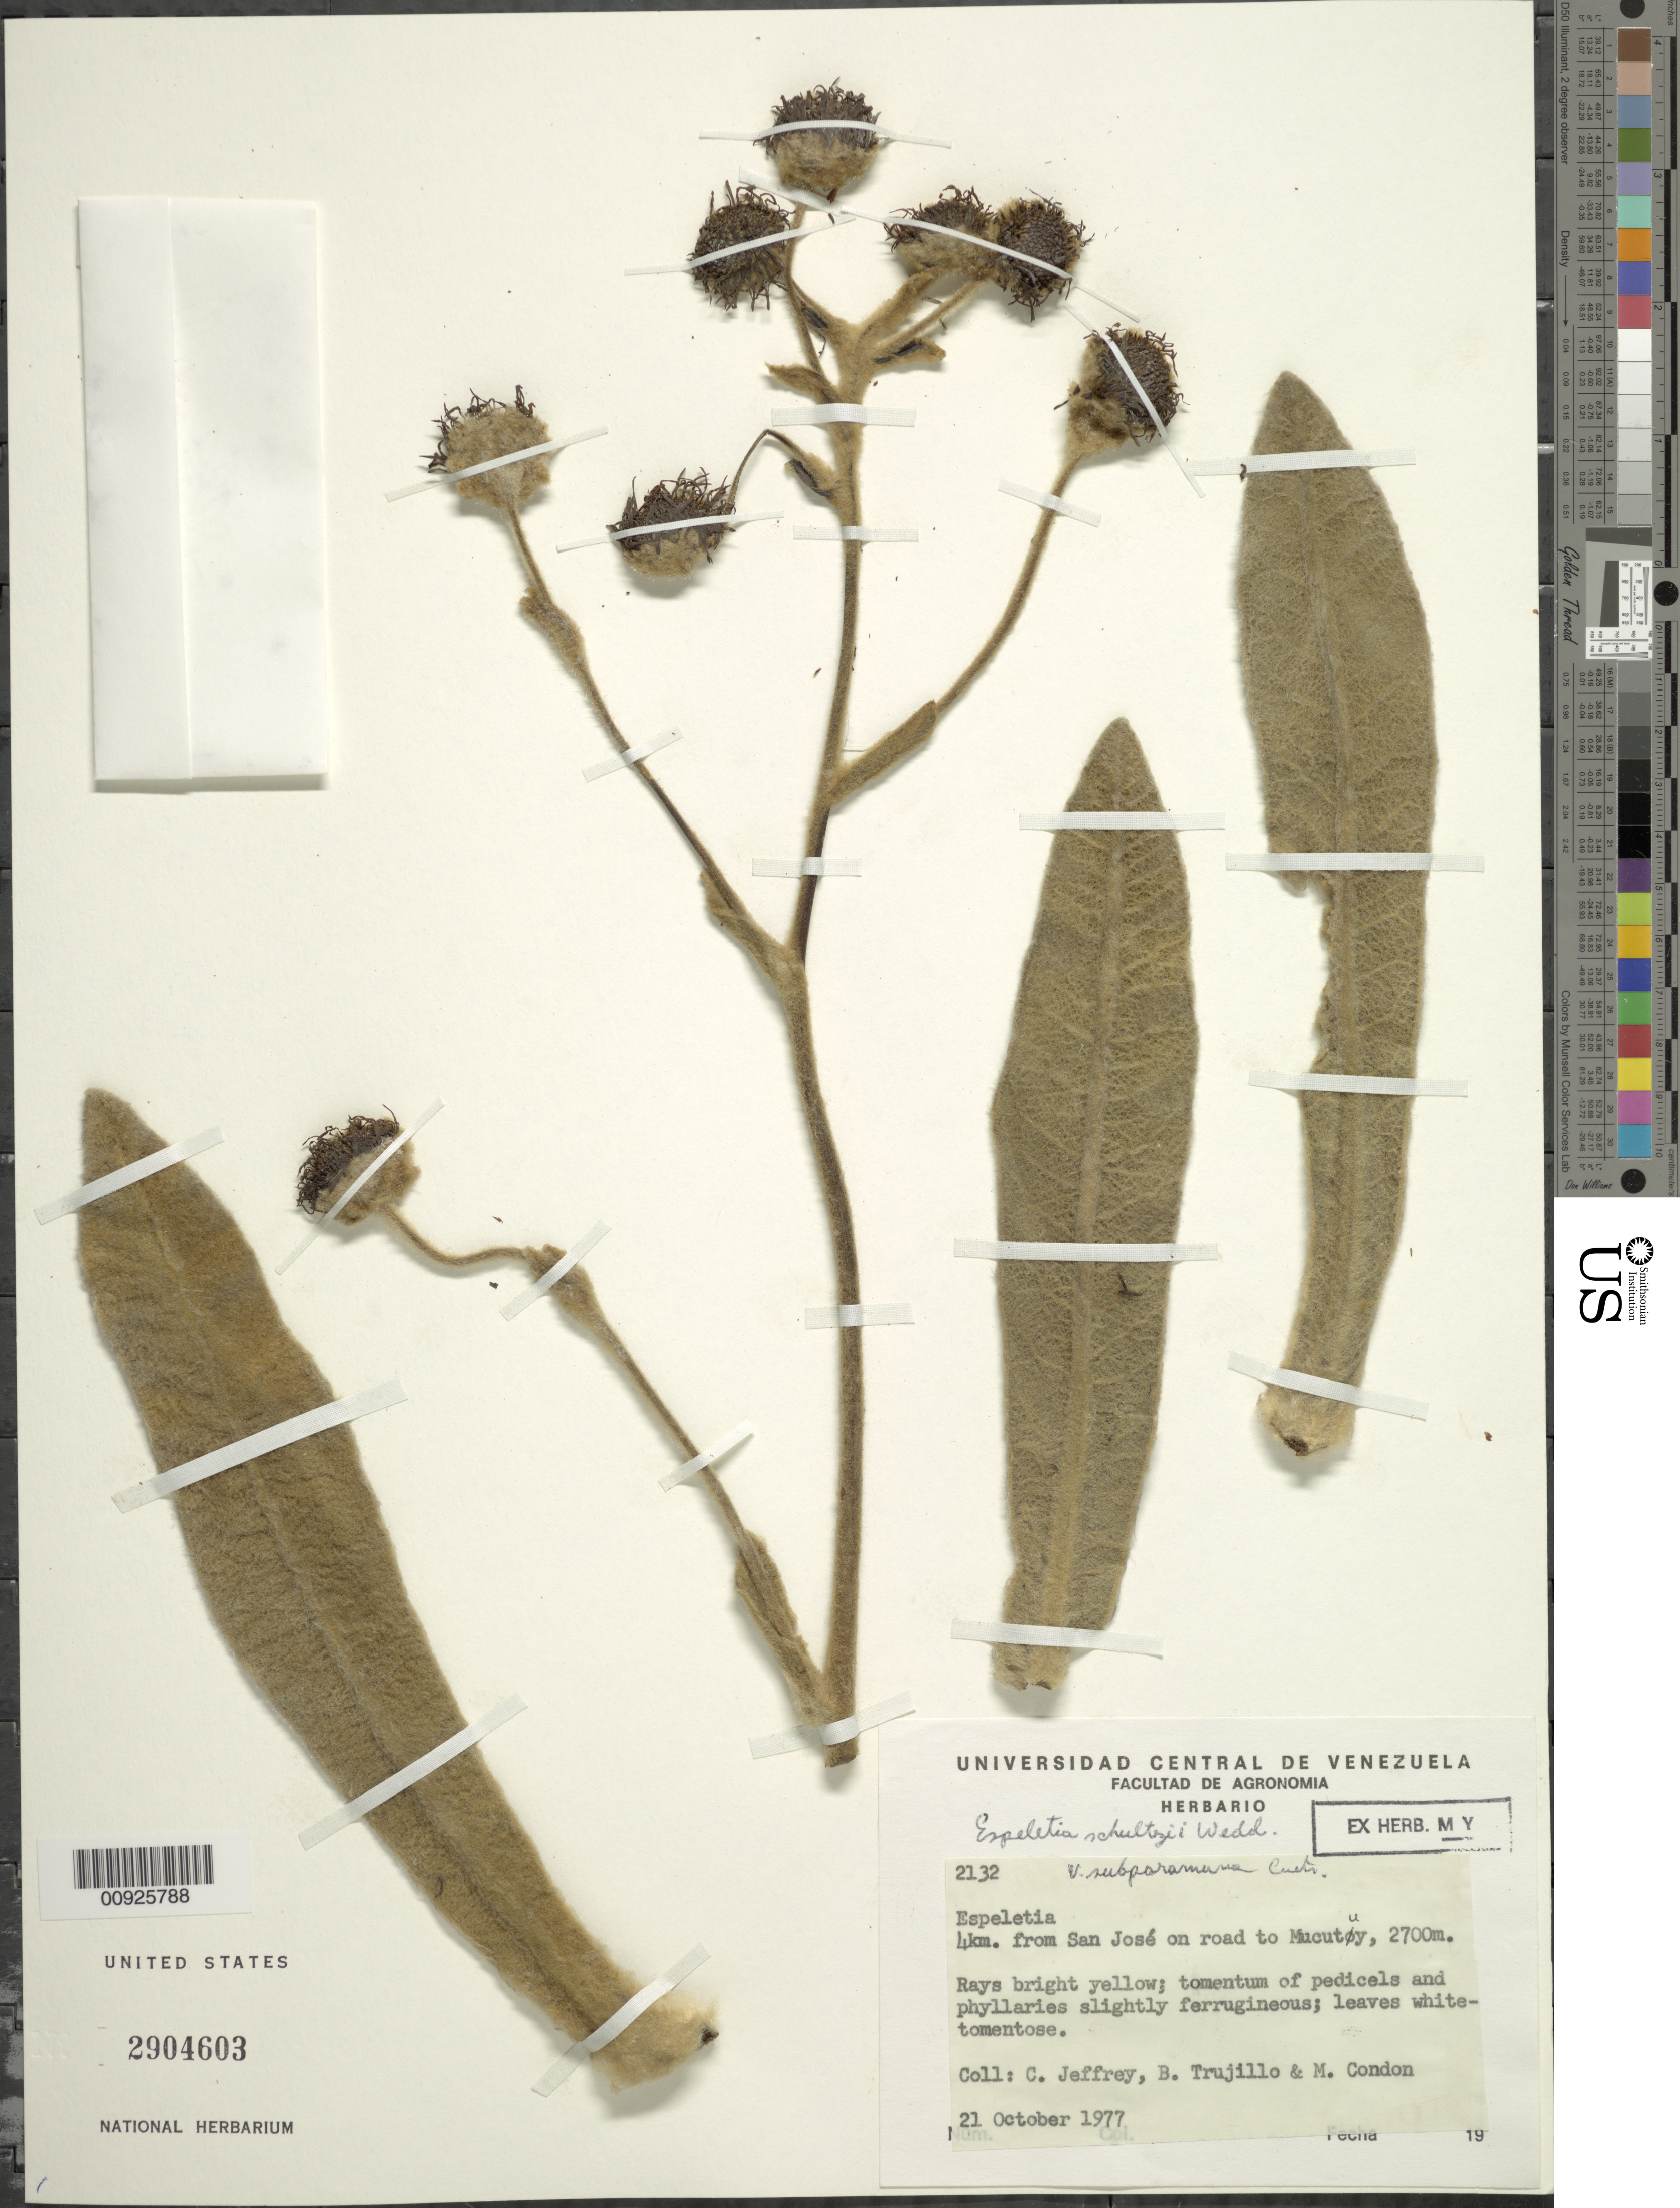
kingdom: Plantae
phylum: Tracheophyta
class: Magnoliopsida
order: Asterales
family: Asteraceae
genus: Espeletia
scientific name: Espeletia schultzii var. subparamuna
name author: Cuatrec.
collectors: C. Jeffrey, B. Trujillo & M. A. Condon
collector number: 2132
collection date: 1977-10-21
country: Venezuela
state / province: Trujillo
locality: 4 km from San José on road to Mucutuy.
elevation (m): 2700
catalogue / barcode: US 2904603